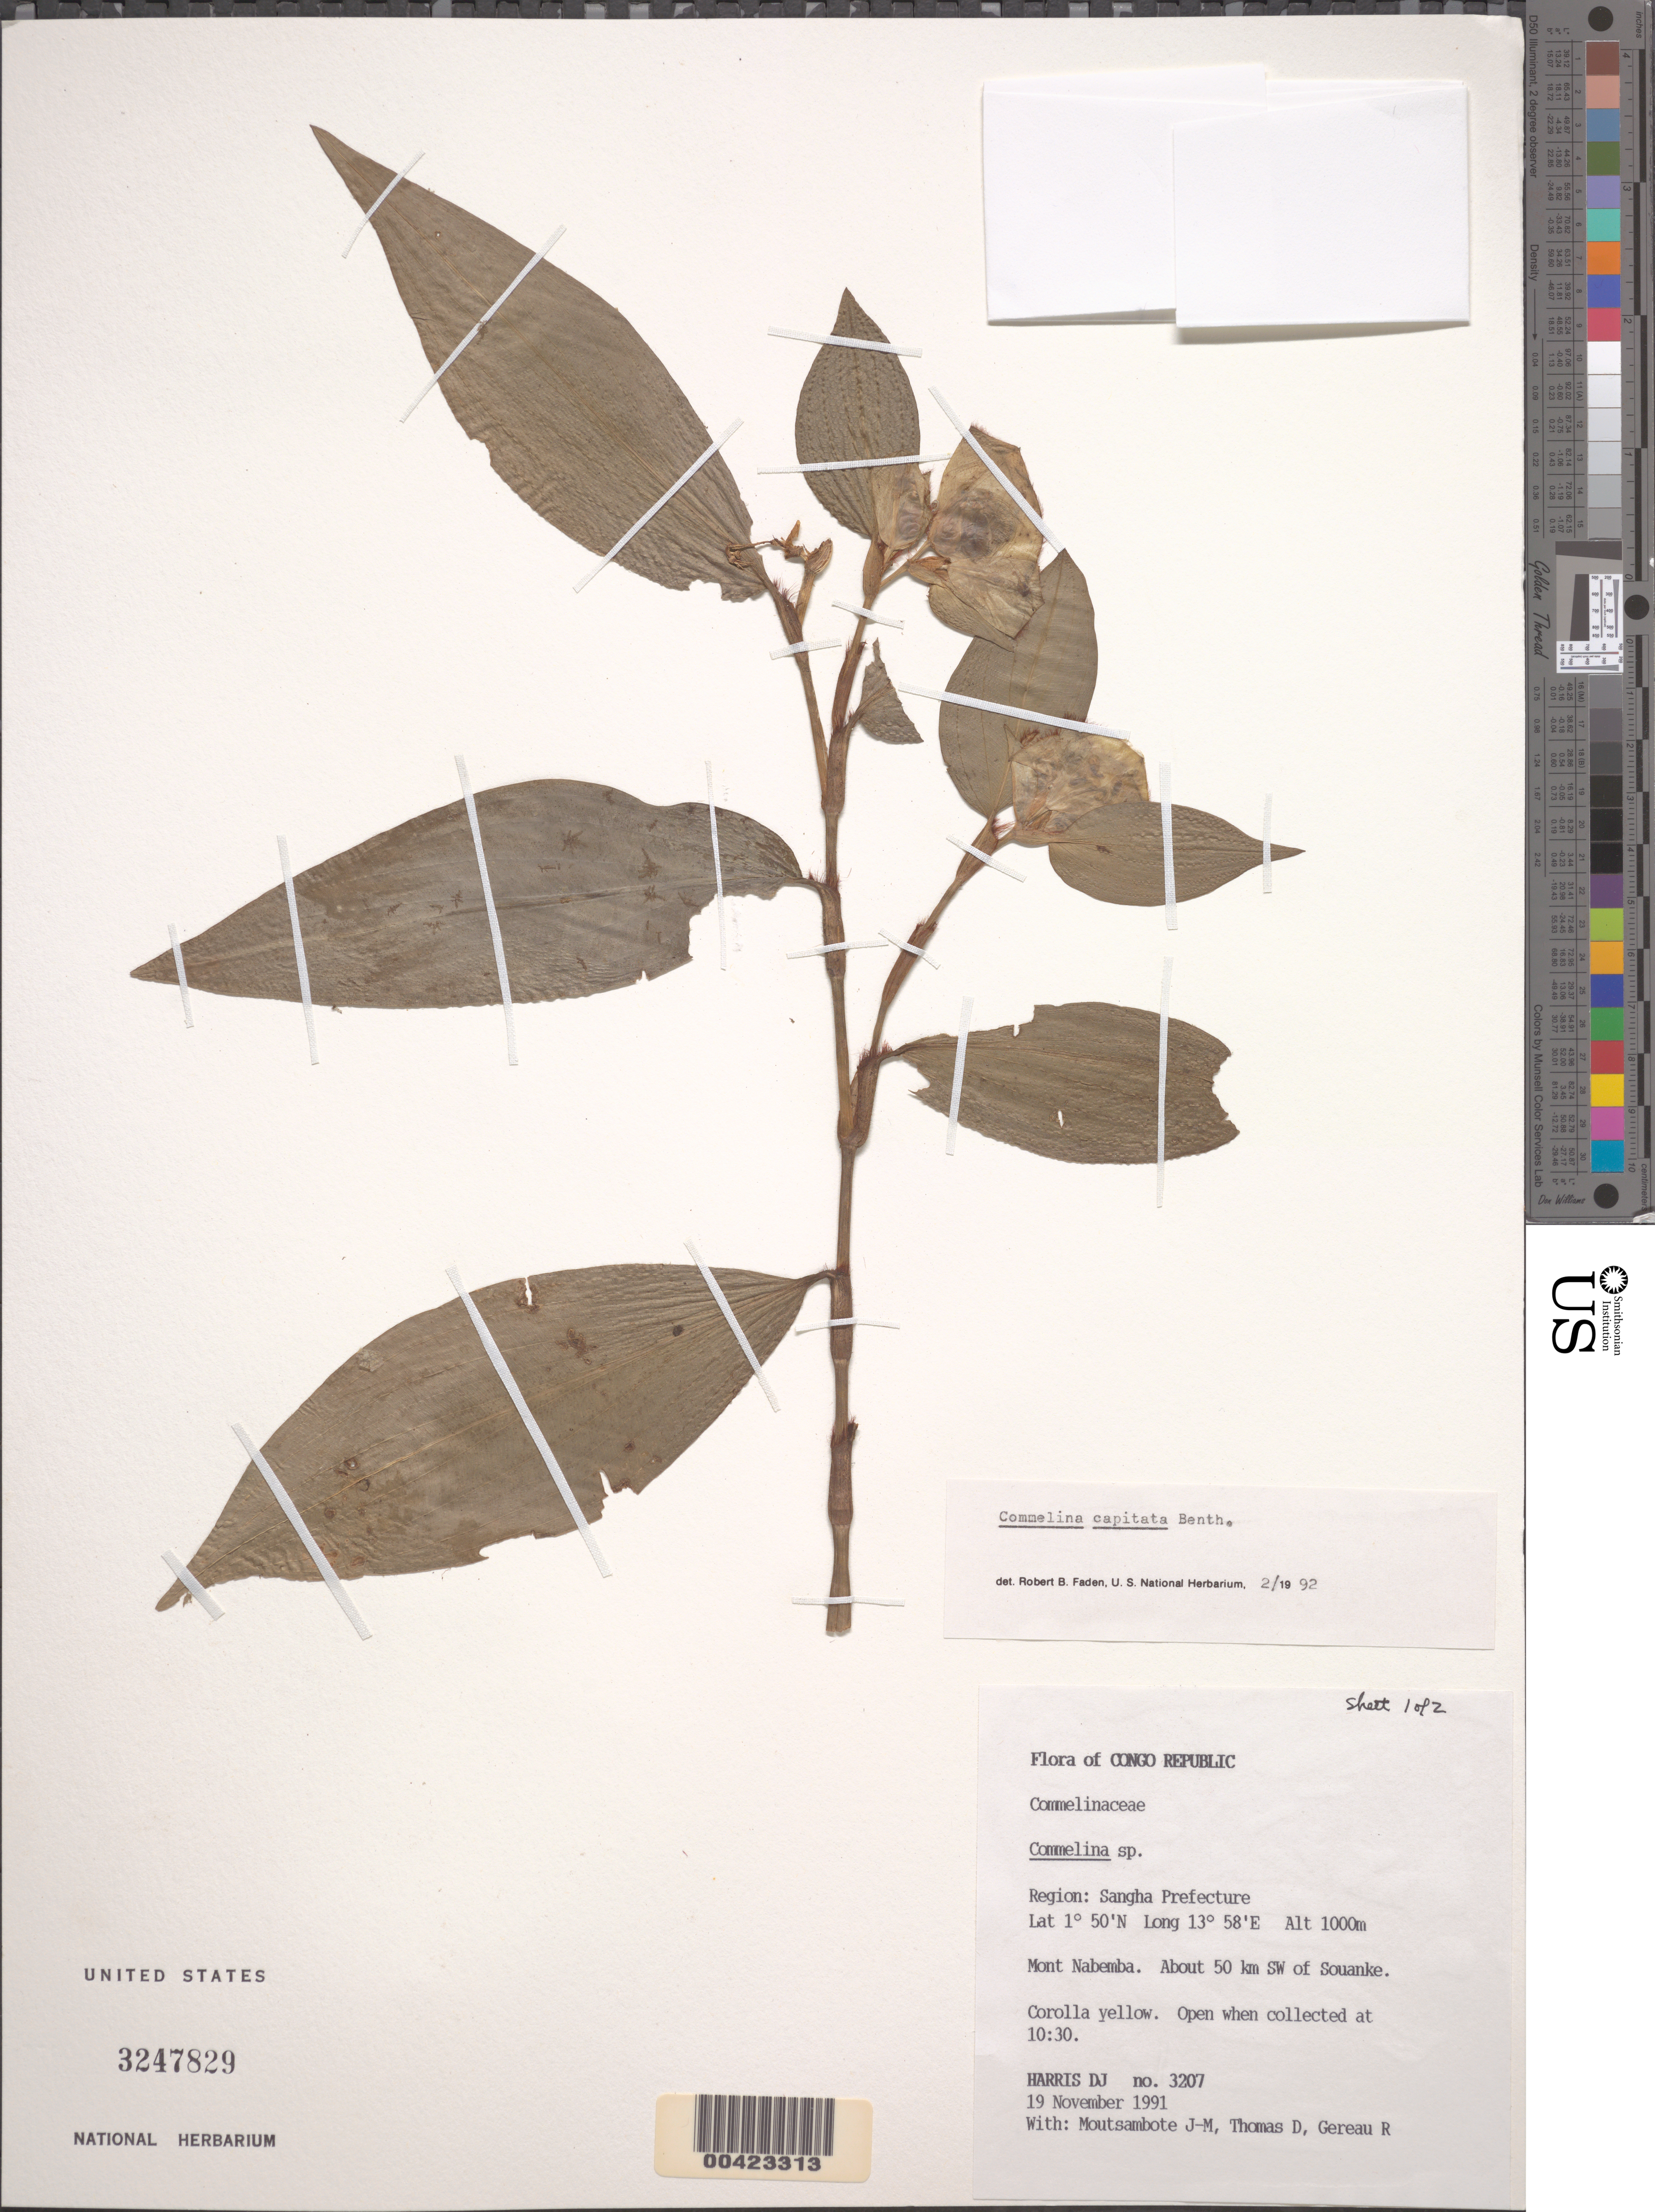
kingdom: Plantae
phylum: Tracheophyta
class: Liliopsida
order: Commelinales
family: Commelinaceae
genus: Commelina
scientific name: Commelina capitata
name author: Benth.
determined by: Faden, Robert B., (US), Smithsonian Institution - National Museum of Natural History (UNITED STATES)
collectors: D. J. Harris, J. Moutsambote, D. Thomas & R. E. Gereau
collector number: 3207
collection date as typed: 19 Nov 1991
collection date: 1991-11-19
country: Congo, Republic of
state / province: Sangha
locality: Mont Nabemba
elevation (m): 1000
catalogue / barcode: US 3247829